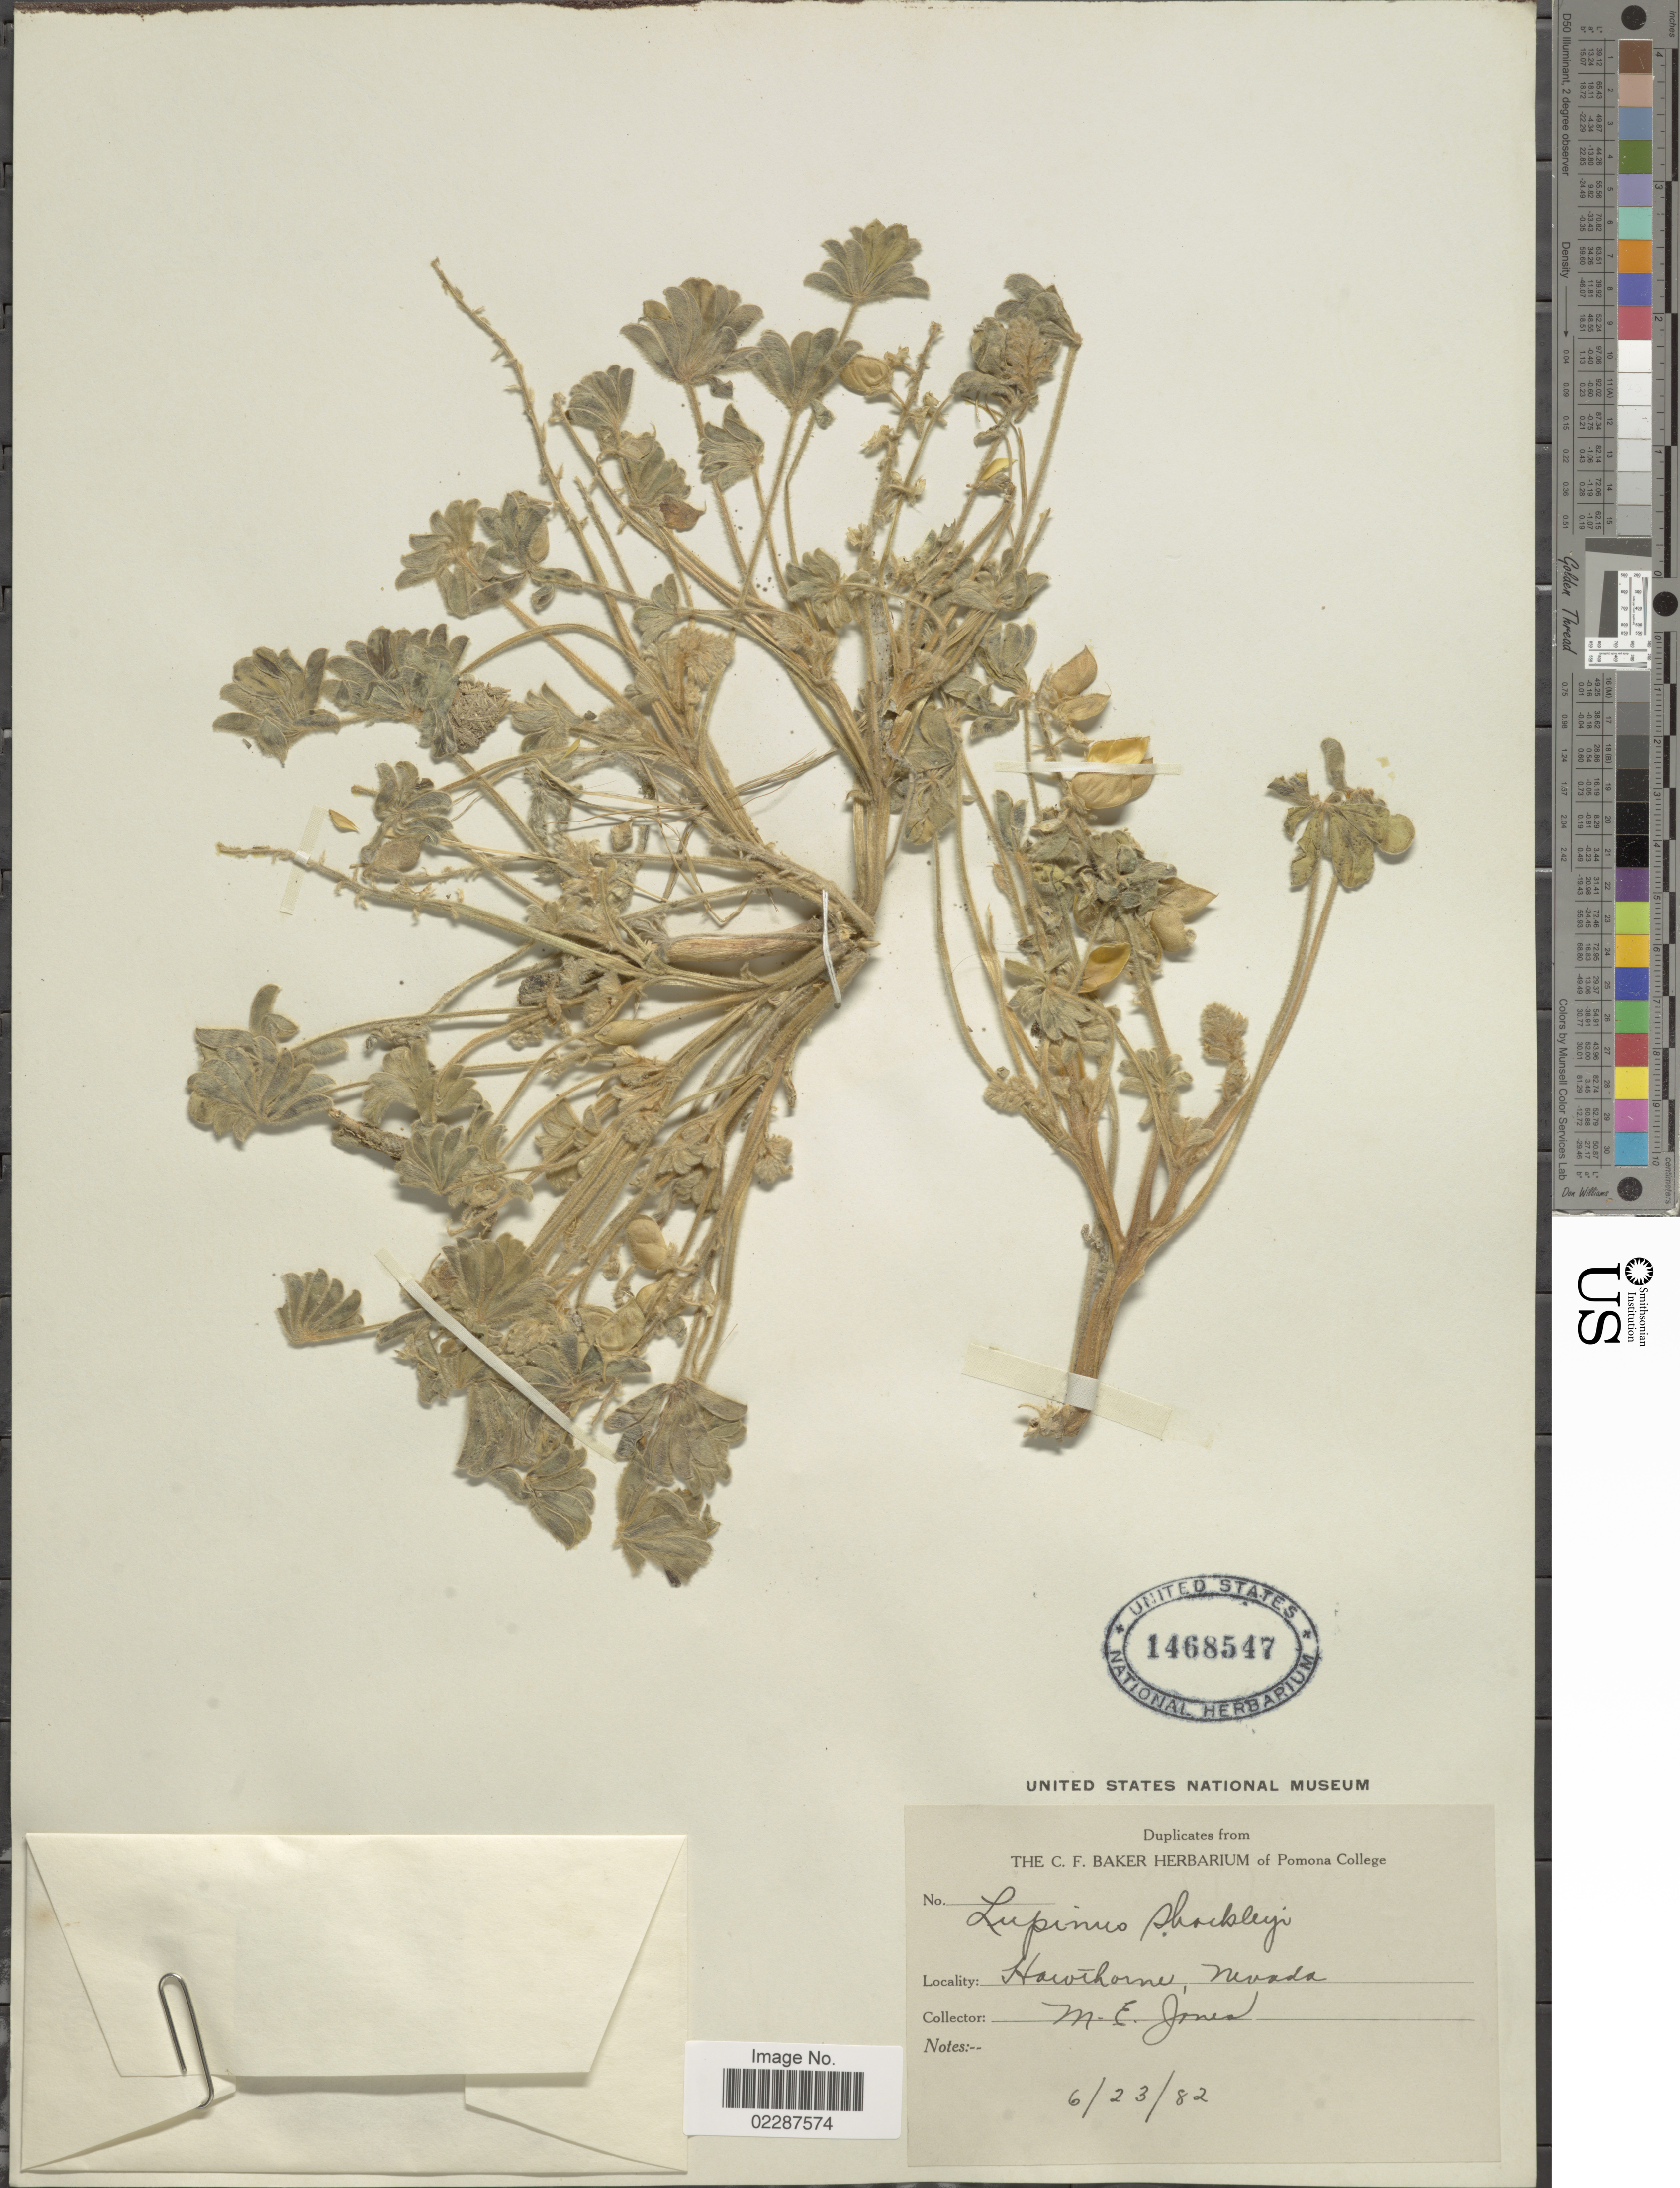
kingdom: Plantae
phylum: Tracheophyta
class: Magnoliopsida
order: Fabales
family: Fabaceae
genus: Lupinus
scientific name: Lupinus shockleyi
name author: S. Watson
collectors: M. E. Jones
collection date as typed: Transcribed d/m/y: 23/6/82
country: United States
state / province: Nevada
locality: Hawthorn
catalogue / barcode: US 1468547